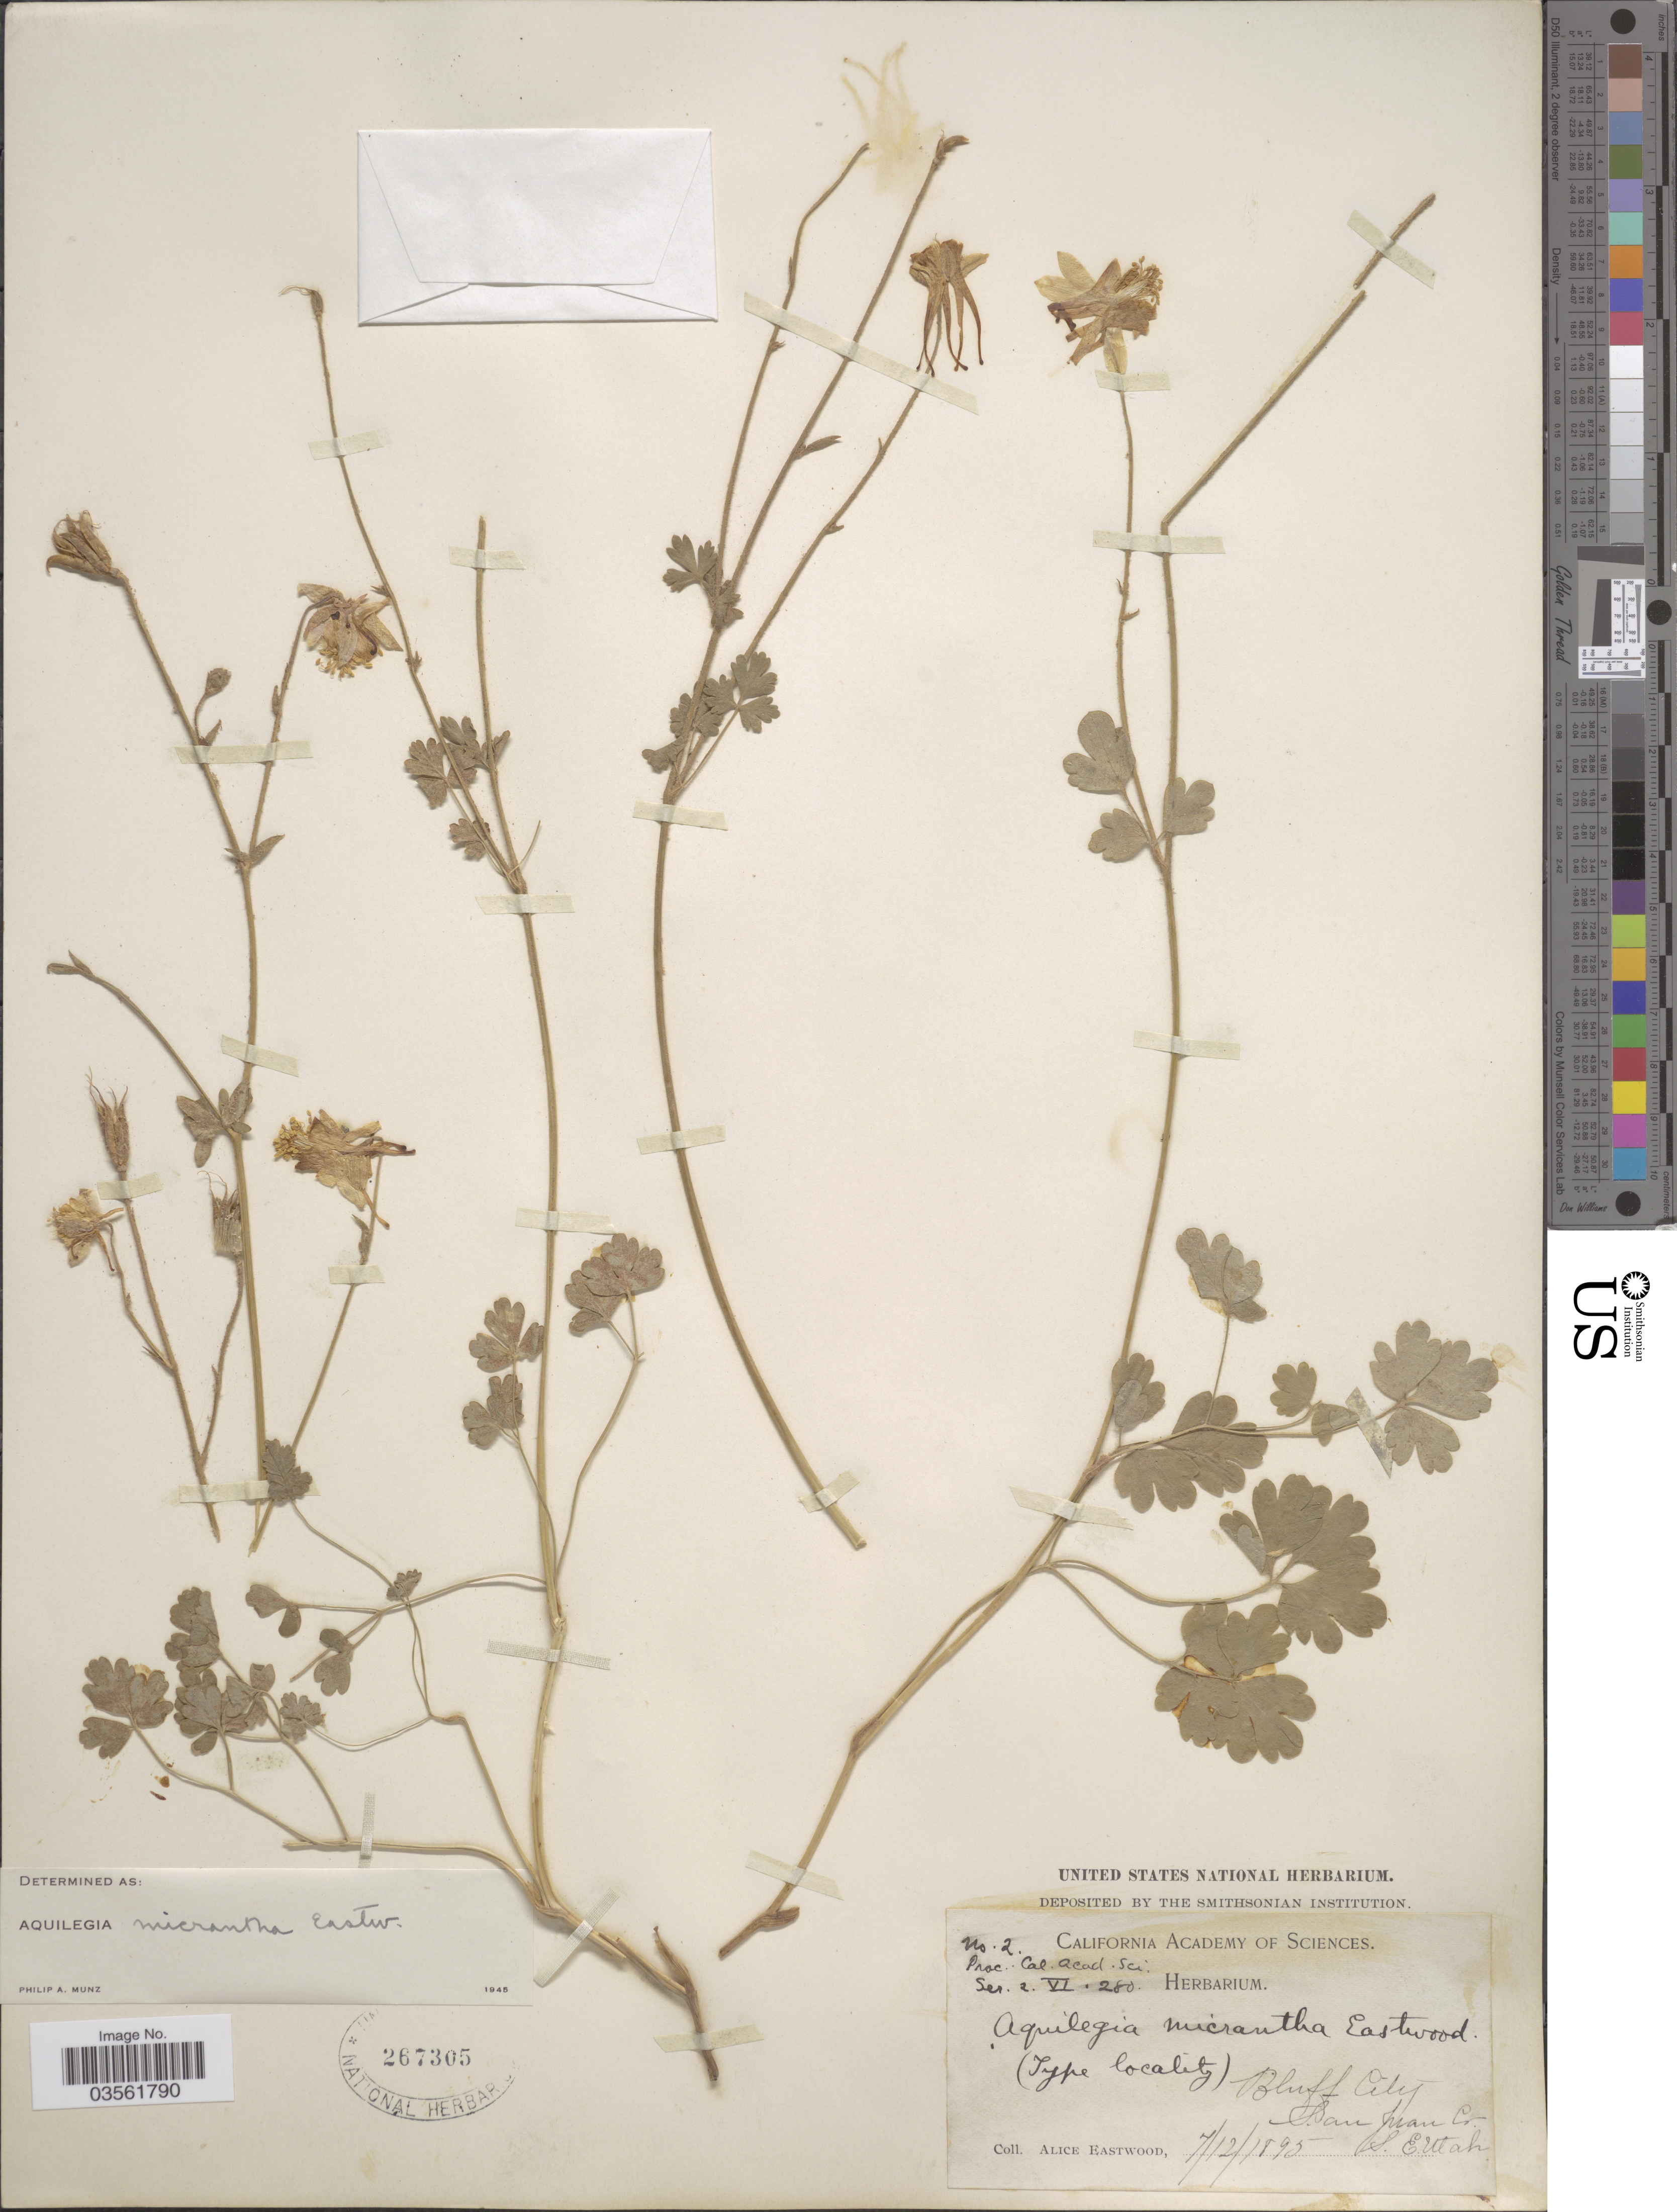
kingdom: Plantae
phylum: Tracheophyta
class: Magnoliopsida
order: Ranunculales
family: Ranunculaceae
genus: Aquilegia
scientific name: Aquilegia micrantha var. mancosana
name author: Eastw.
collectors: A. Eastwood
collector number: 2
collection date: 1895-07-12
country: United States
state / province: Utah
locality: Bluff City. San Juan Co. S. Utah.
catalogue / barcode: US 267305